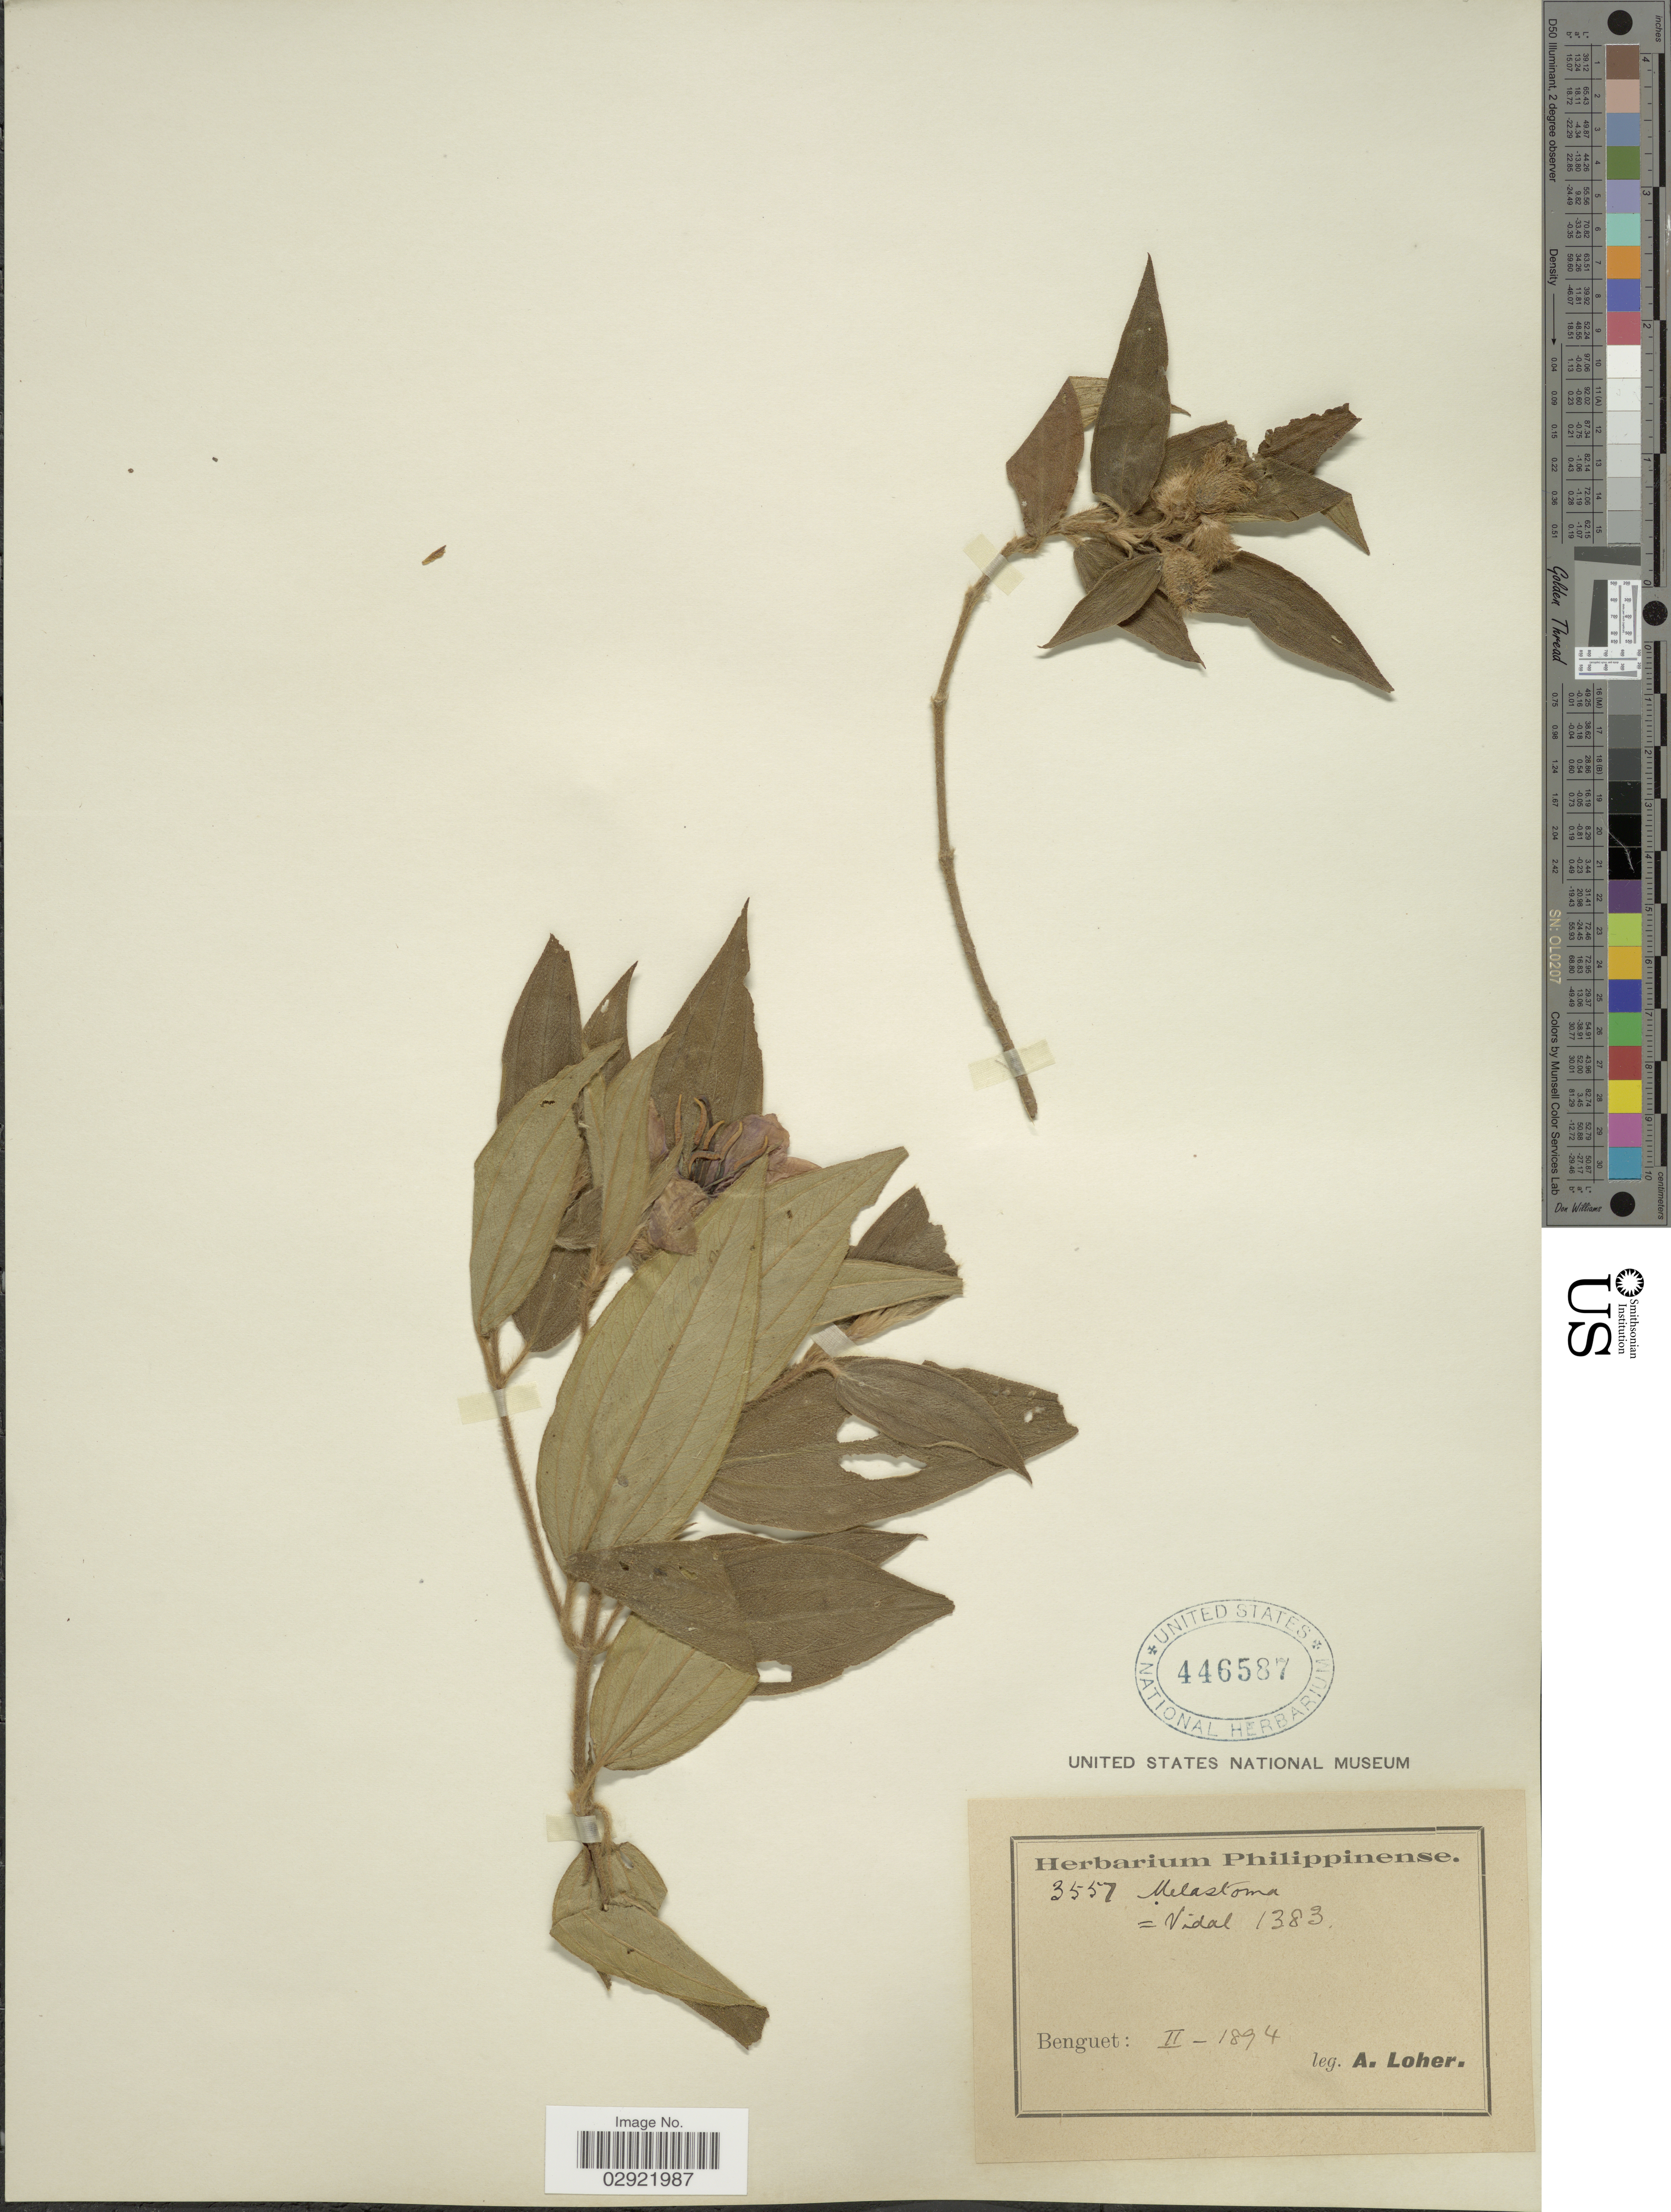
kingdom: Plantae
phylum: Tracheophyta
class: Magnoliopsida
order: Myrtales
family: Melastomataceae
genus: Melastoma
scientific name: Melastoma toppingii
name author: Merr.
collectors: A. Loher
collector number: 3557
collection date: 1894-02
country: Philippines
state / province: Cordillera (Administrative Region)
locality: Benguet.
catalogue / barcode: US 446587